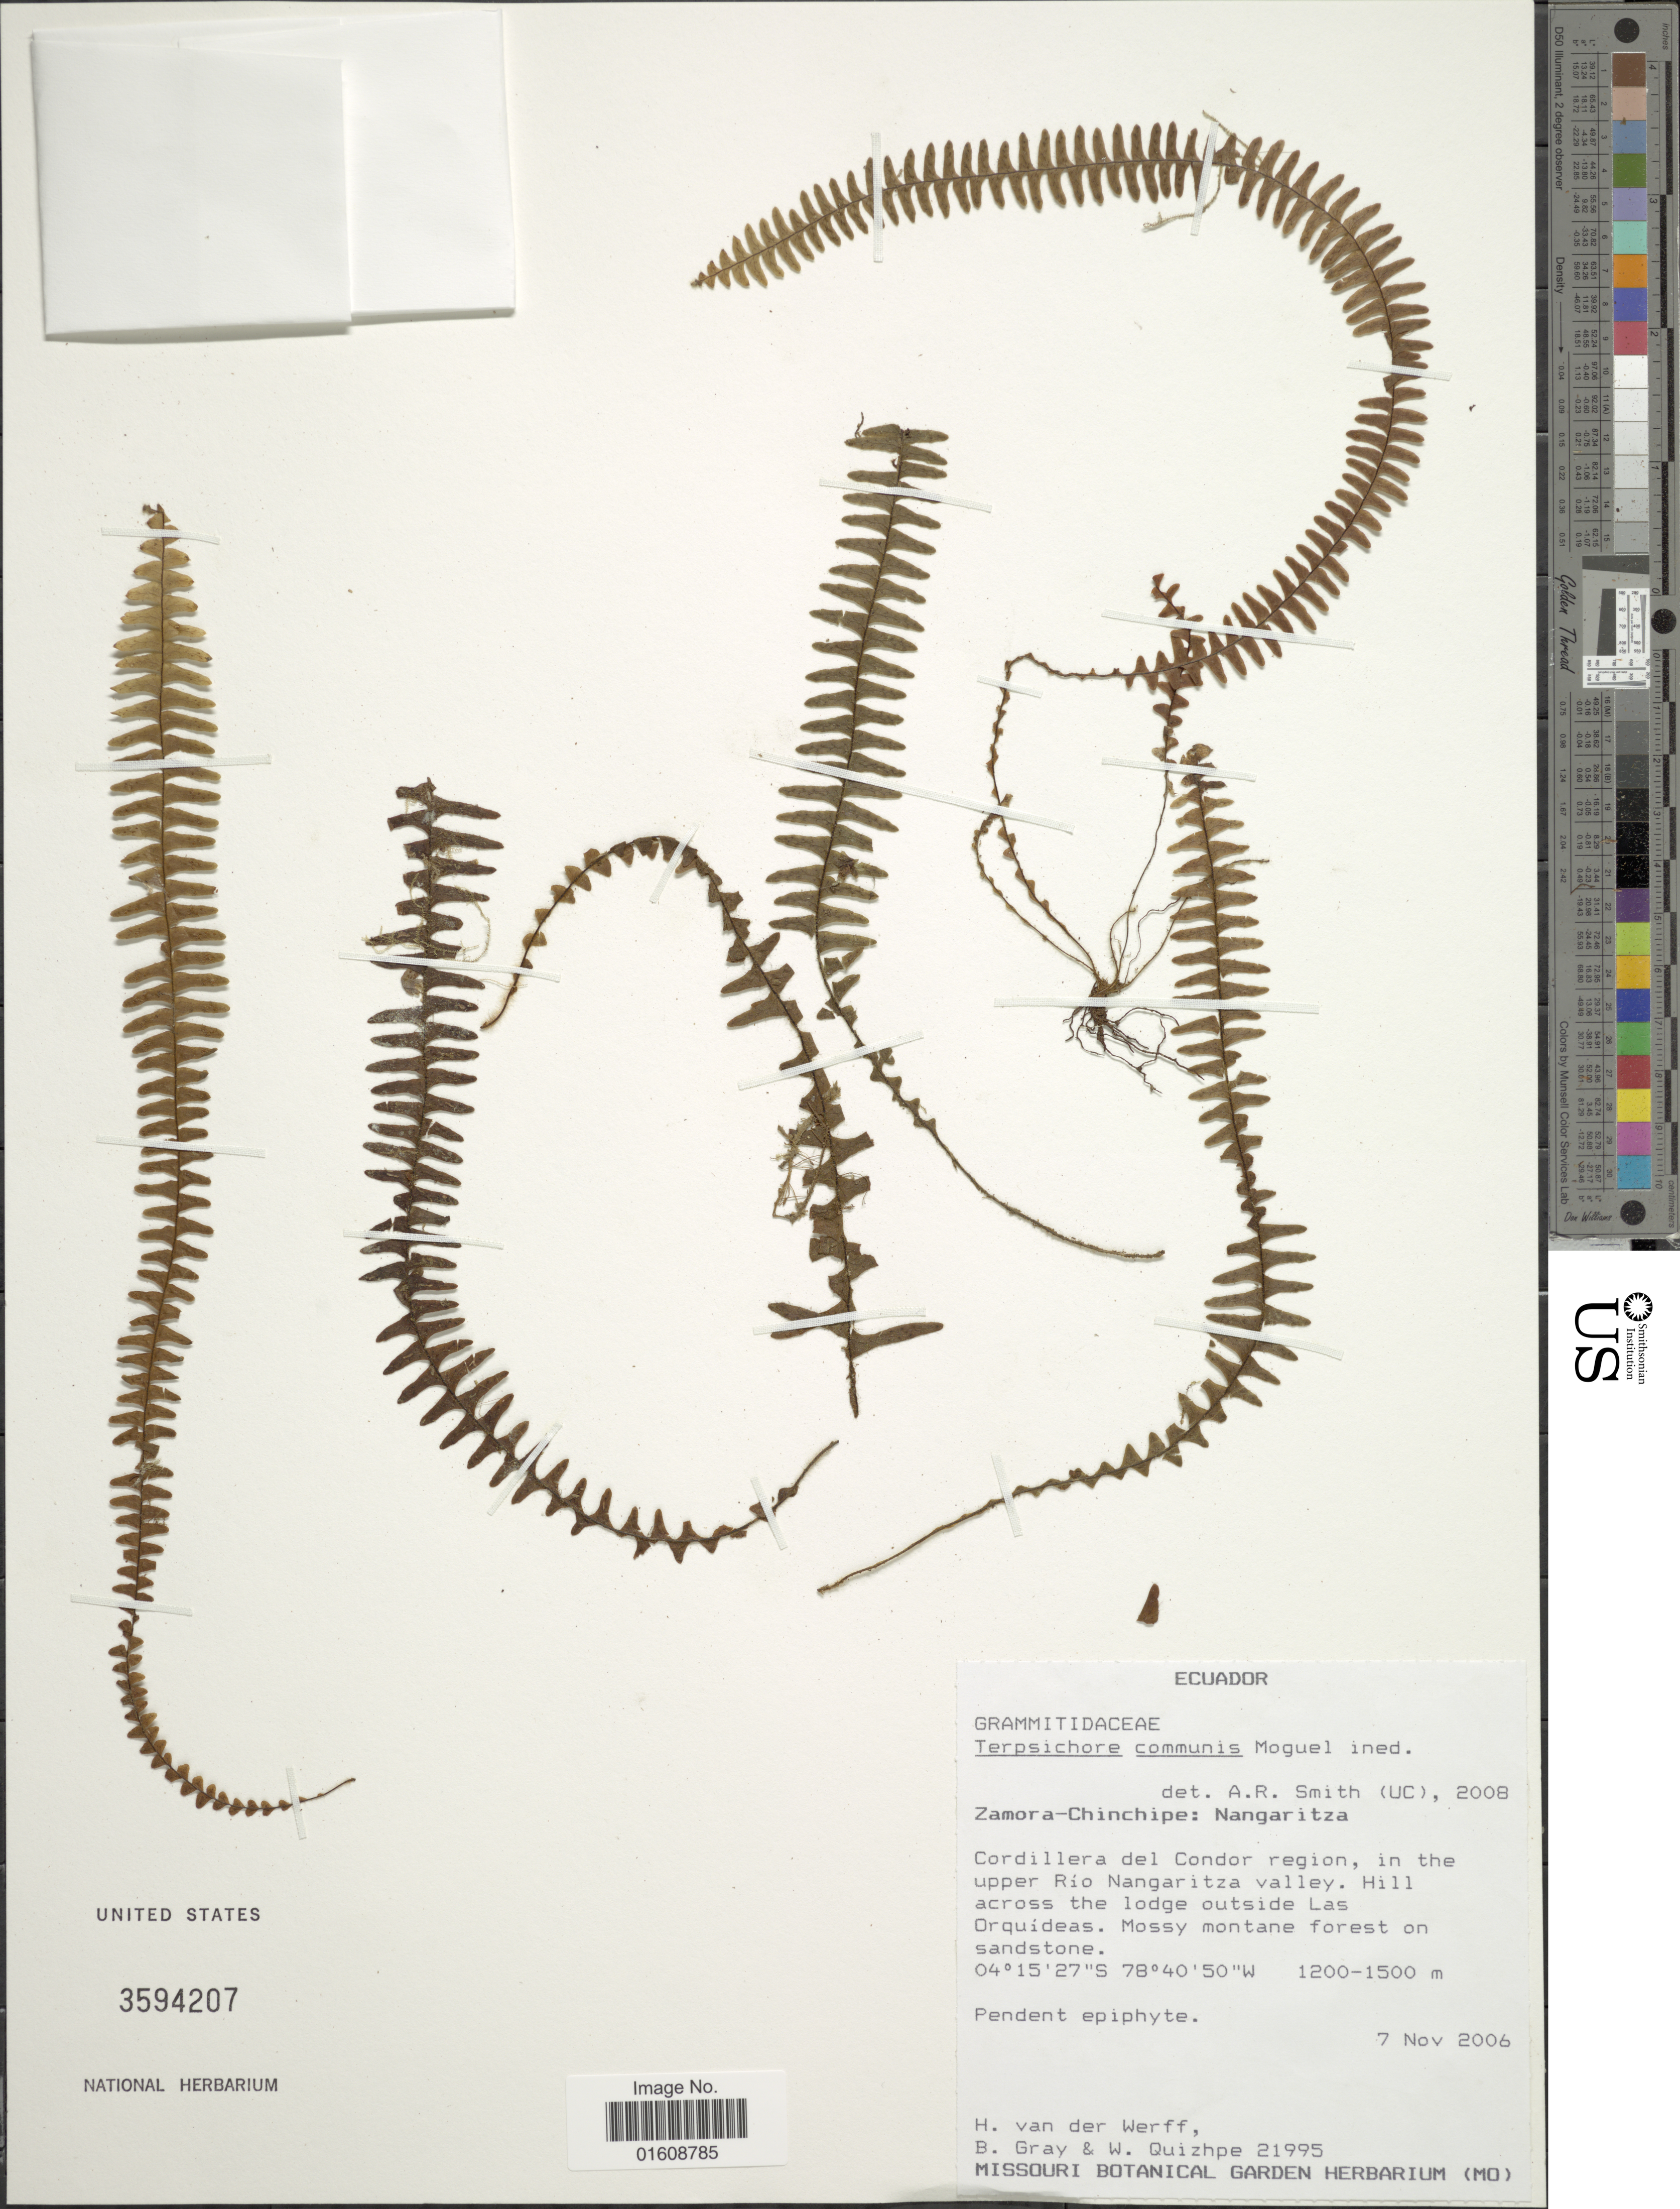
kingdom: Plantae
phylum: Tracheophyta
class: Polypodiopsida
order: Polypodiales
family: Polypodiaceae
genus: Alansmia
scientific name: Alansmia cultrata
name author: (Bory ex Willd.) Moguel & M. Kessler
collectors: H. van der Werff, B. Gray & W. Quizhpe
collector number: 21995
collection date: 2006-11-07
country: Ecuador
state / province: Zamora-Chinchipe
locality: Nangaritza. Cordillera del Condor region, in the upper Río Nangaritza Valley. Hill across the lodge outside Las Orquídeas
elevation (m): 1200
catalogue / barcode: US 3594207